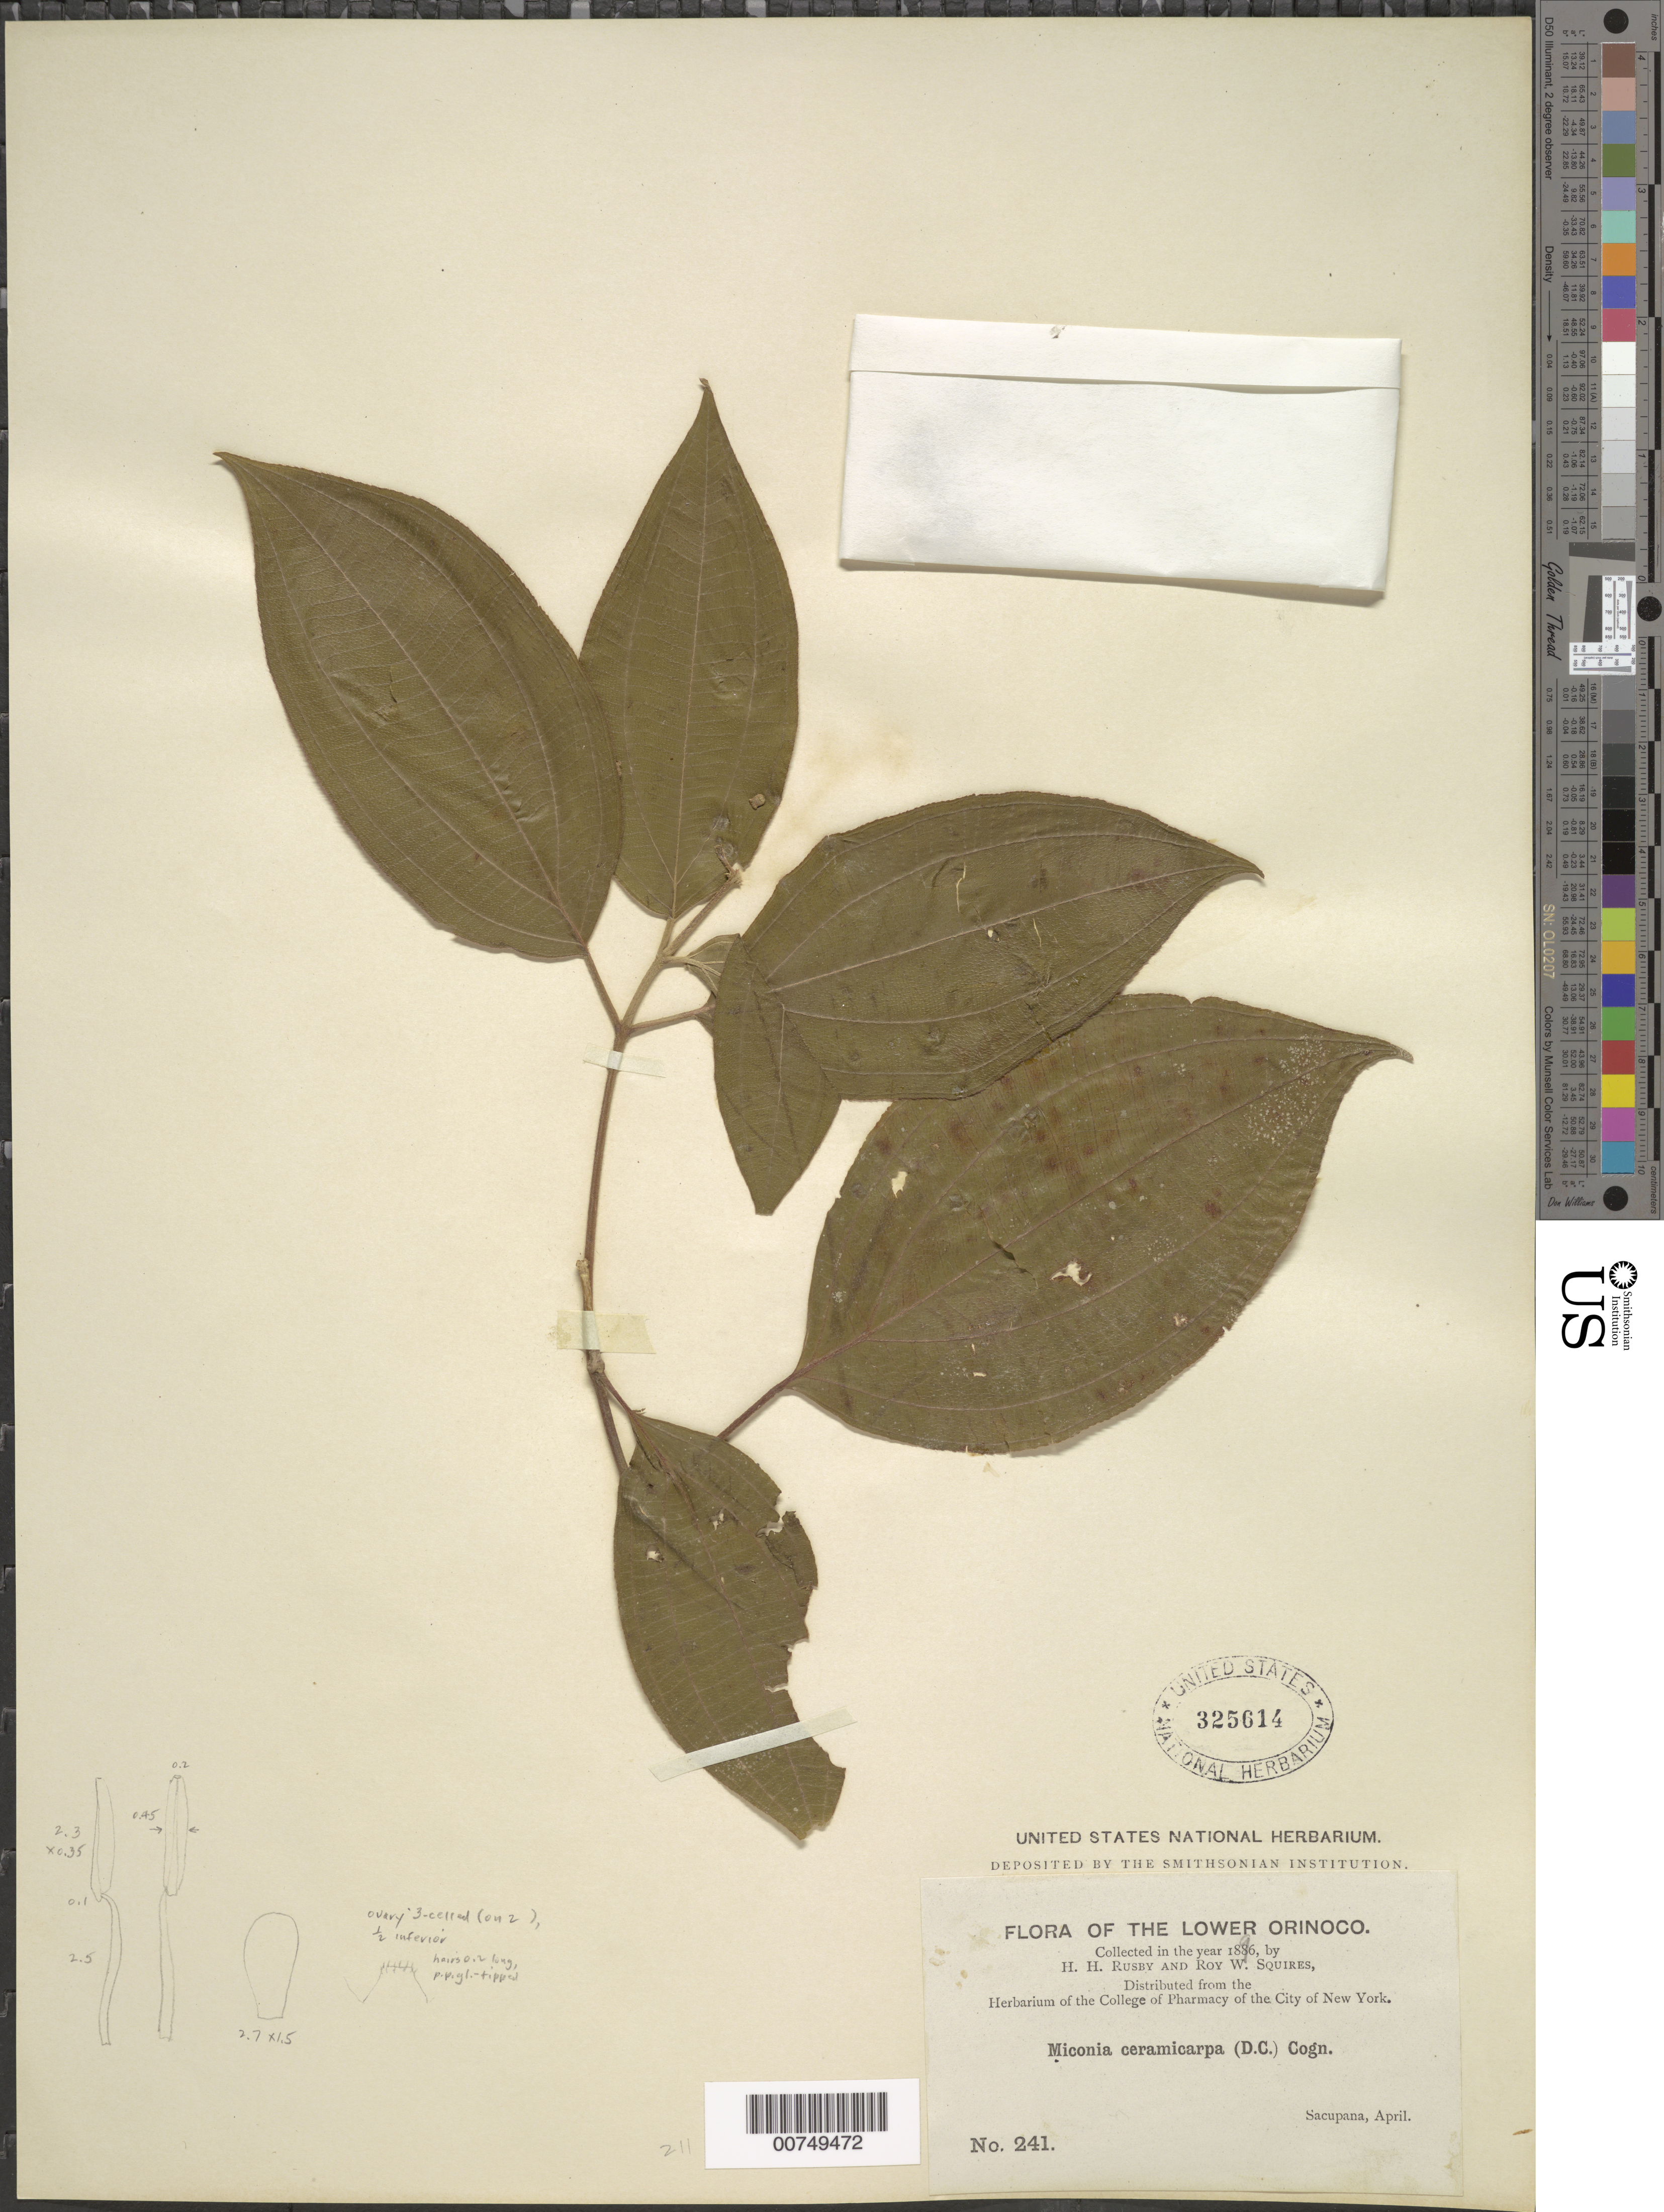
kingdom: Plantae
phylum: Tracheophyta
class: Magnoliopsida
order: Myrtales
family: Melastomataceae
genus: Miconia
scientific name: Miconia ceramicarpa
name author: (DC.) Cogn.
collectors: H. H. Rusby & R. Squires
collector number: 241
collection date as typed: April 1896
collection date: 1896-04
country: Venezuela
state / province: Delta Amacuro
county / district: Antonio Díaz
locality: Lower Orinoco, Sacupana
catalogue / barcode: US 325614